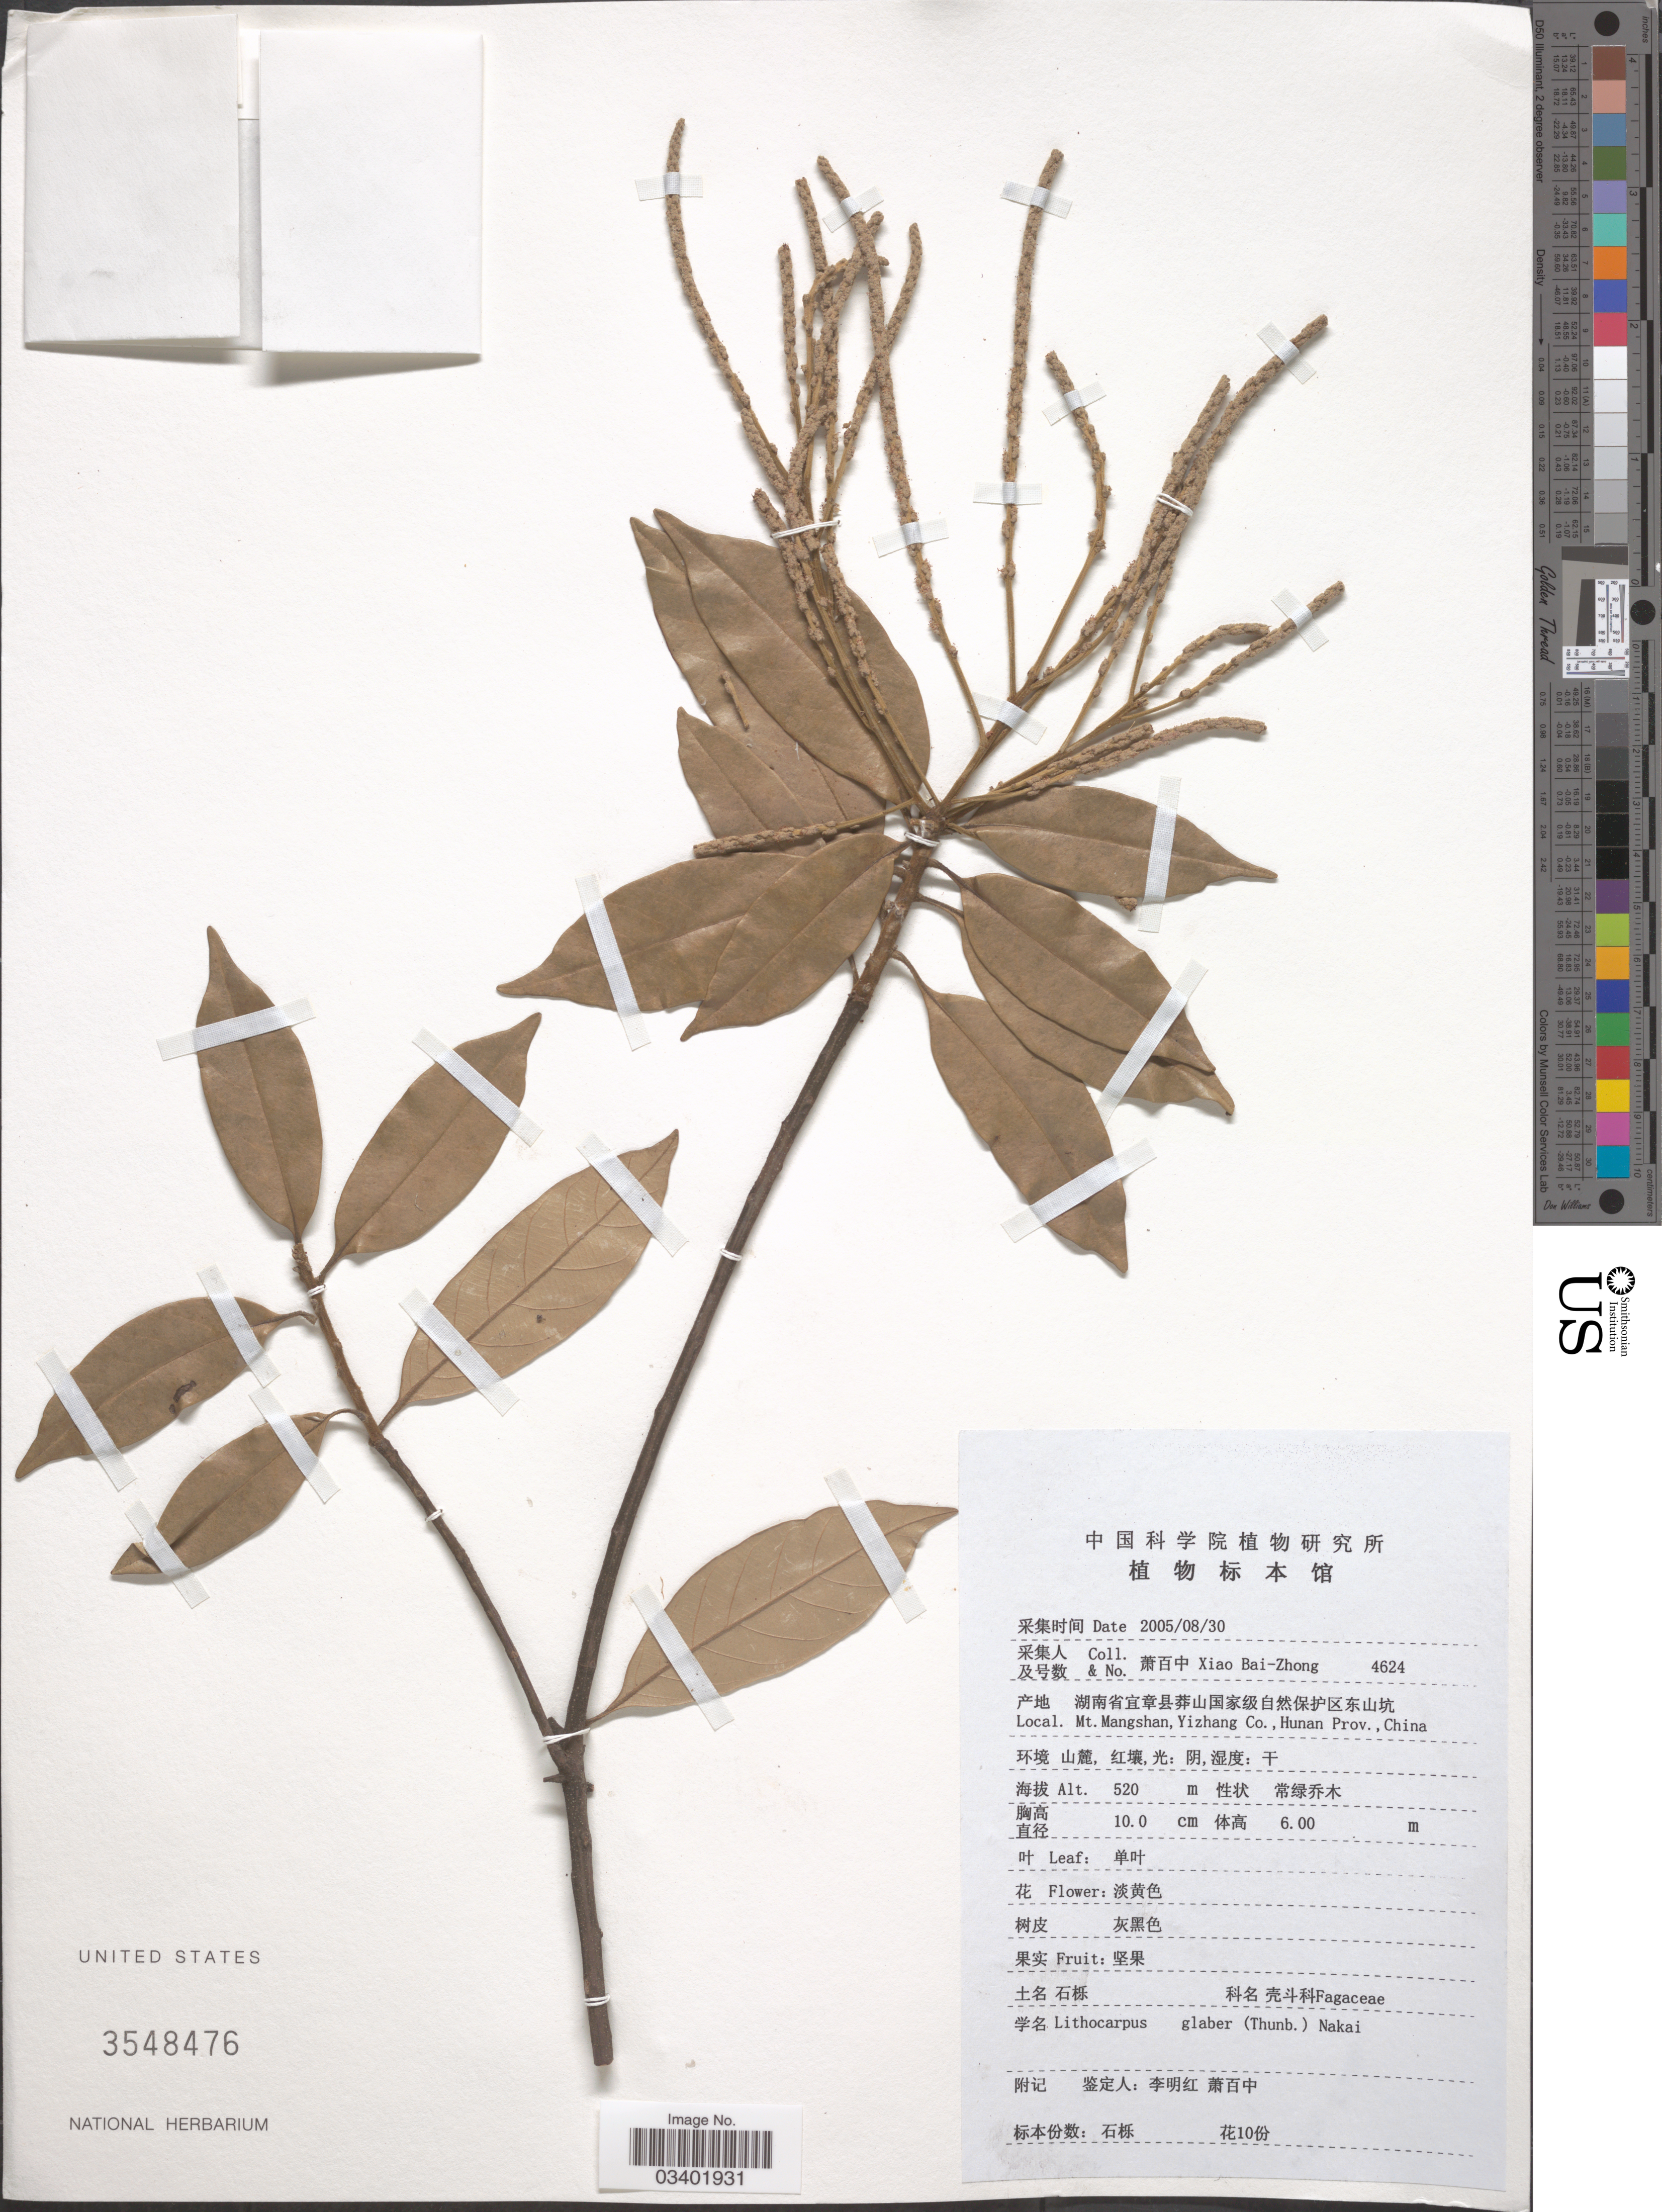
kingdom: Plantae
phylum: Tracheophyta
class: Magnoliopsida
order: Fagales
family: Fagaceae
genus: Lithocarpus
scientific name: Lithocarpus glaber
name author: (Thunb.) Nakai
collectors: B. Z. Xiao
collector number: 4624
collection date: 2005-08-30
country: China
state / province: Hunan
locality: Mt. Mangshan, Yizhang Co.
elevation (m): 520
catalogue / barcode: US 3548476